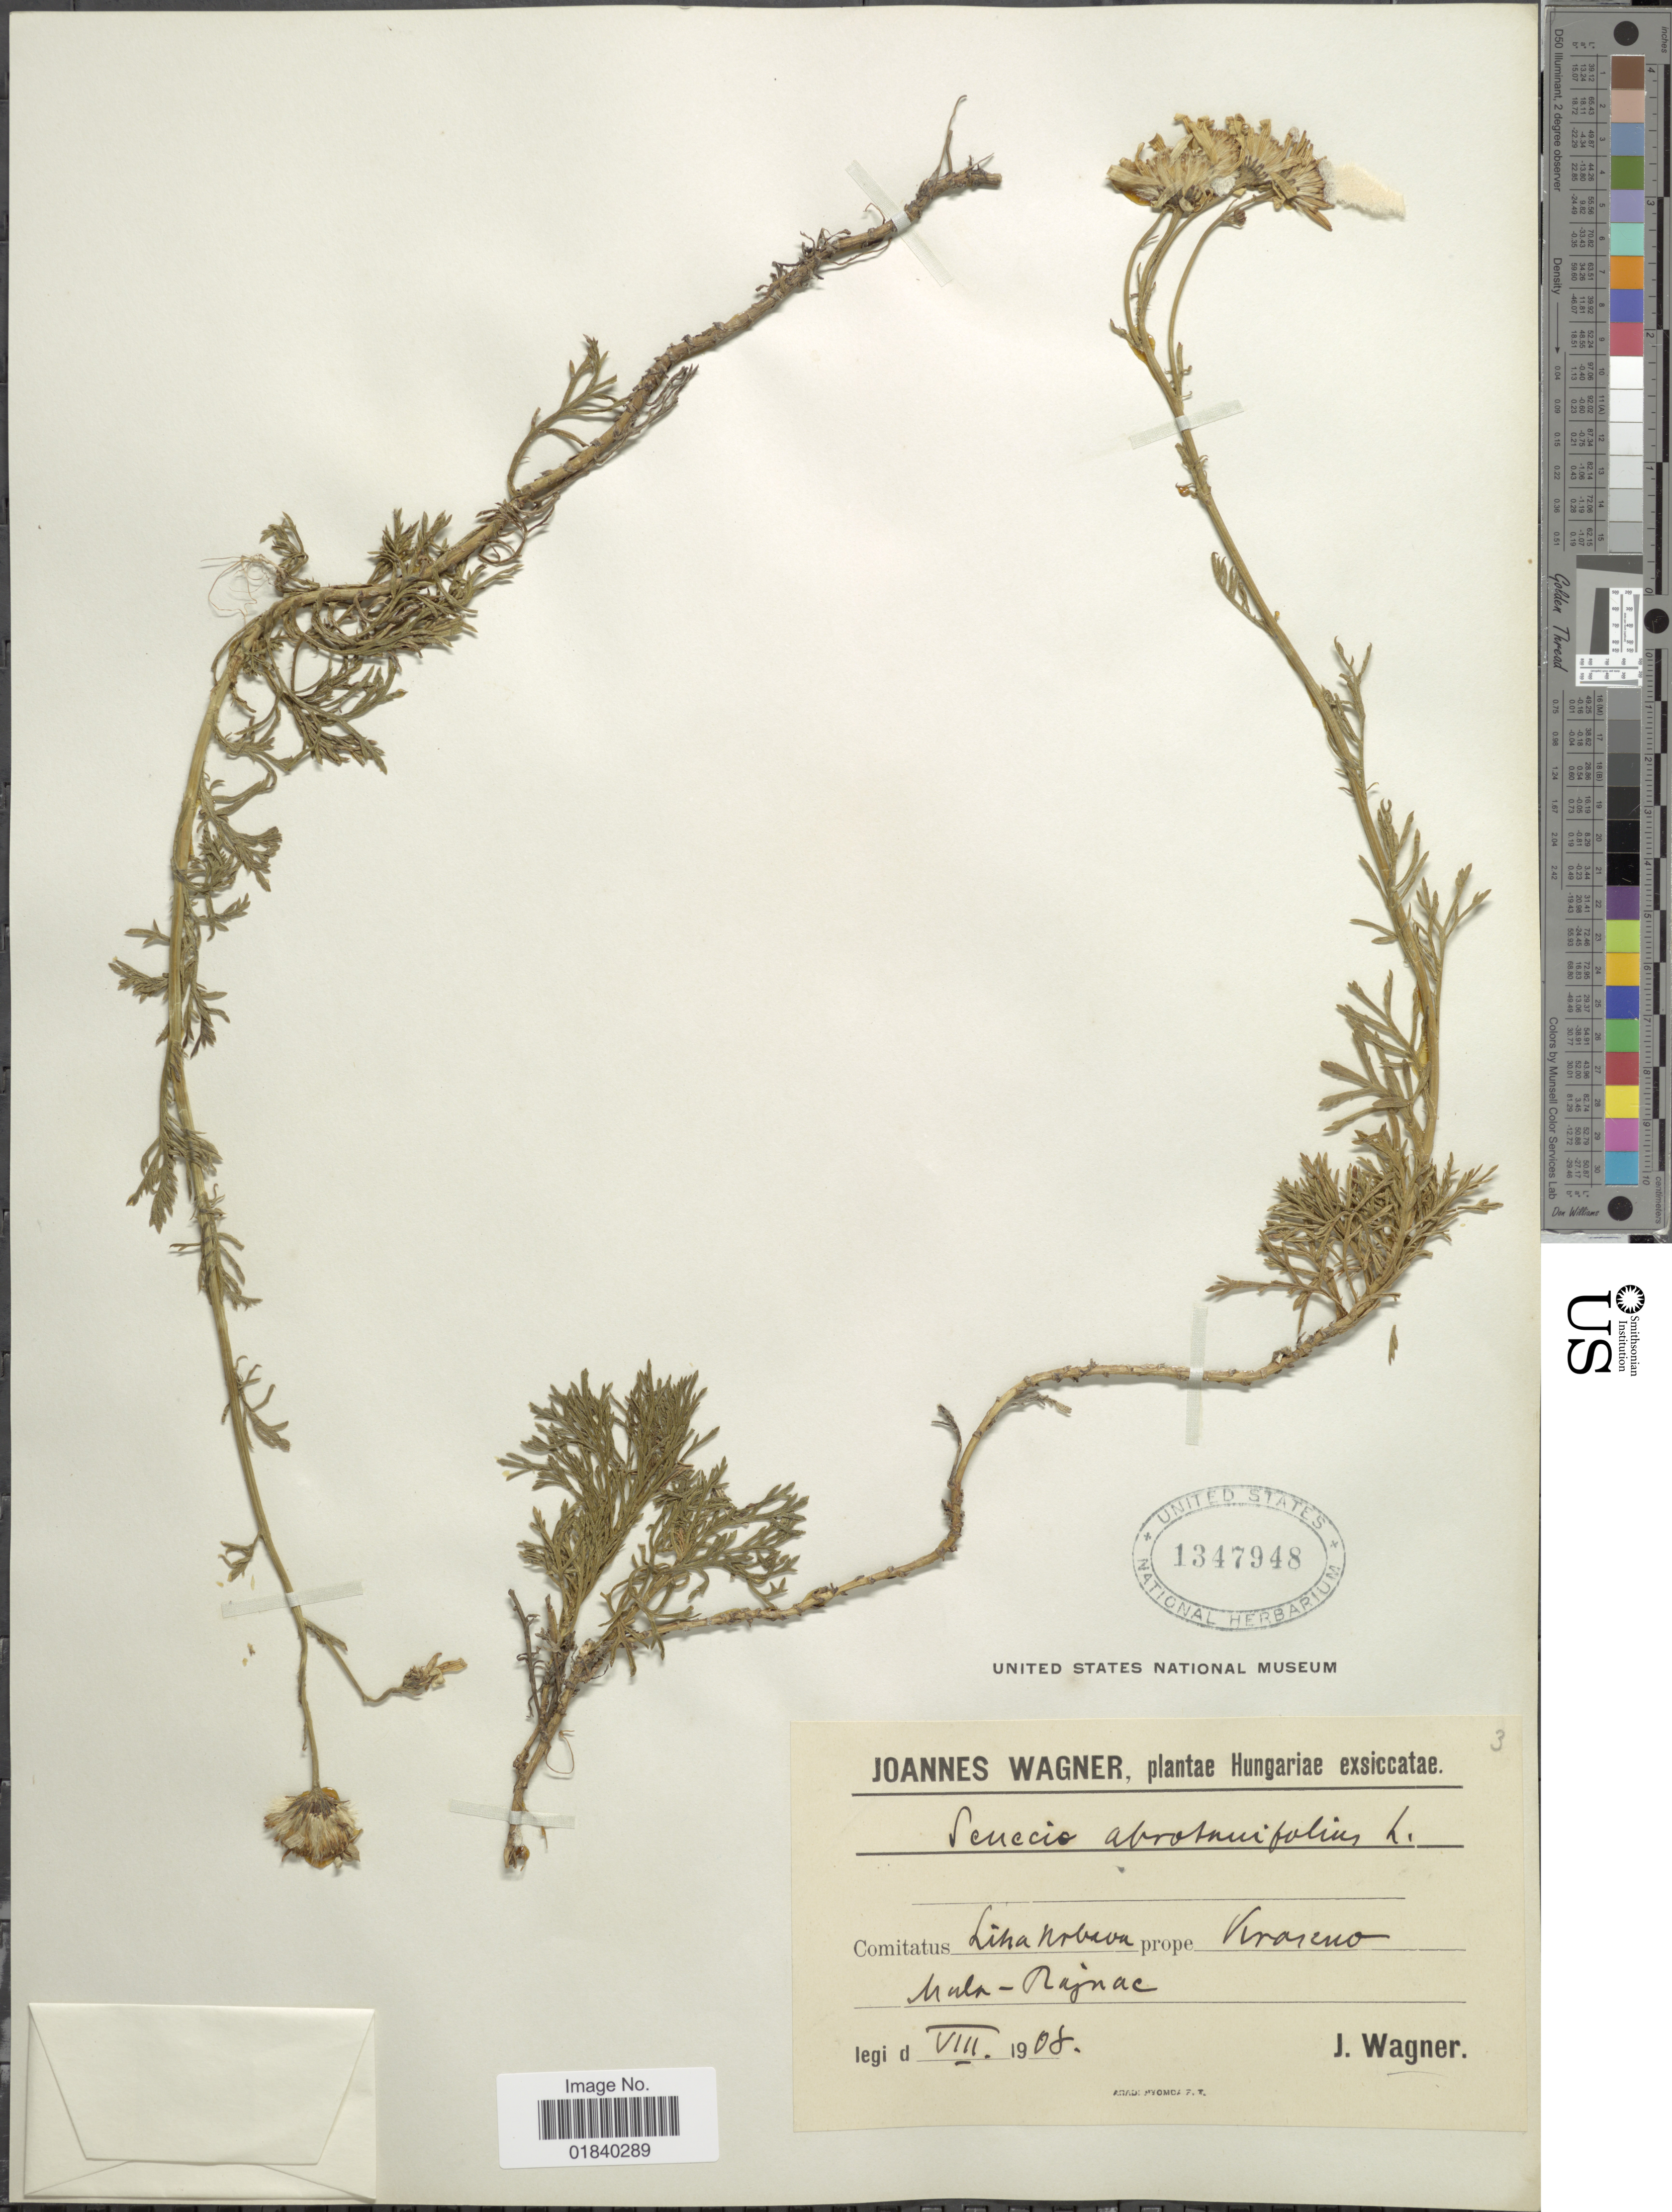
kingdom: Plantae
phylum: Tracheophyta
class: Magnoliopsida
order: Asterales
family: Asteraceae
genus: Jacobaea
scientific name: Jacobaea abrotanifolia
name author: (L.) Moench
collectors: J. Wagner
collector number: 3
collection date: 1908-08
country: Hungary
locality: Hungariae. Comitatus Lina [illegible text] prope Krareno, Nula-Ragnac.[interpreted]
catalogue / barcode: US 1347948